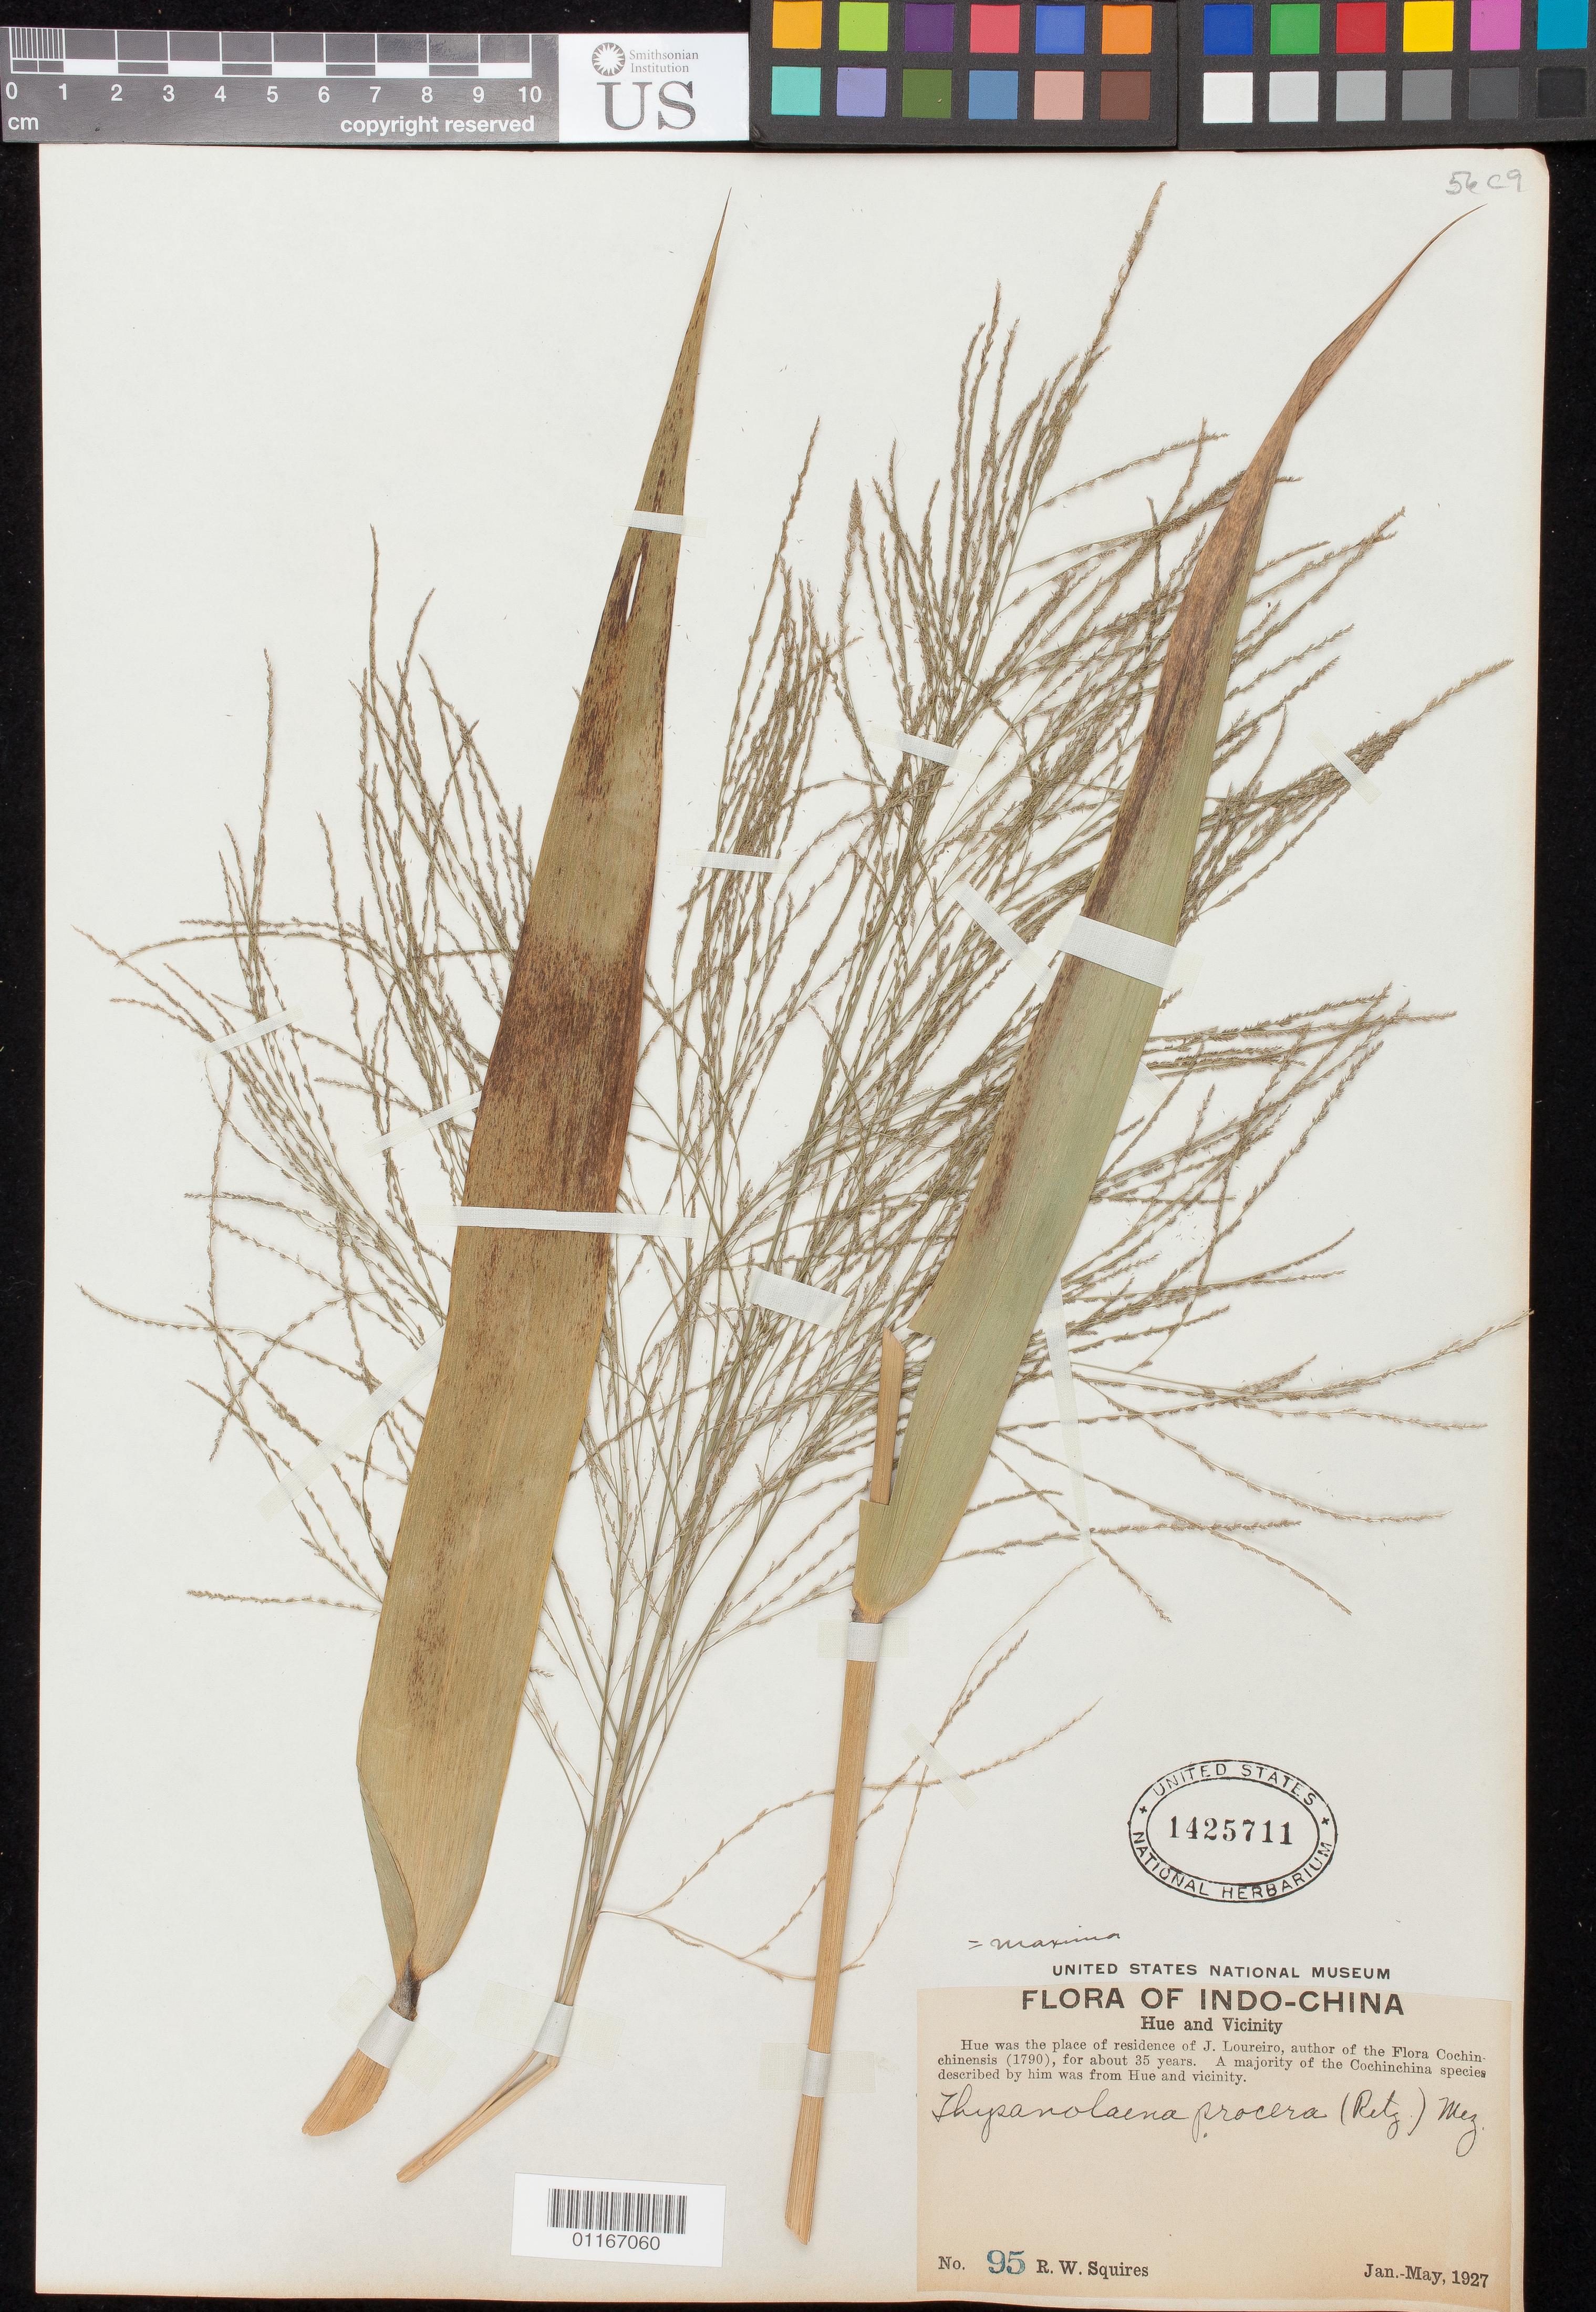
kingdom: Plantae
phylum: Tracheophyta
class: Liliopsida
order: Poales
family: Poaceae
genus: Thysanolaena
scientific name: Thysanolaena maxima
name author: (Roxb.) Kuntze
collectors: R. Squires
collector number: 95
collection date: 1927-01/1927-05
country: Vietnam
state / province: Thua Thiên-Hue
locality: Hue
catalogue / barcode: US 1425711